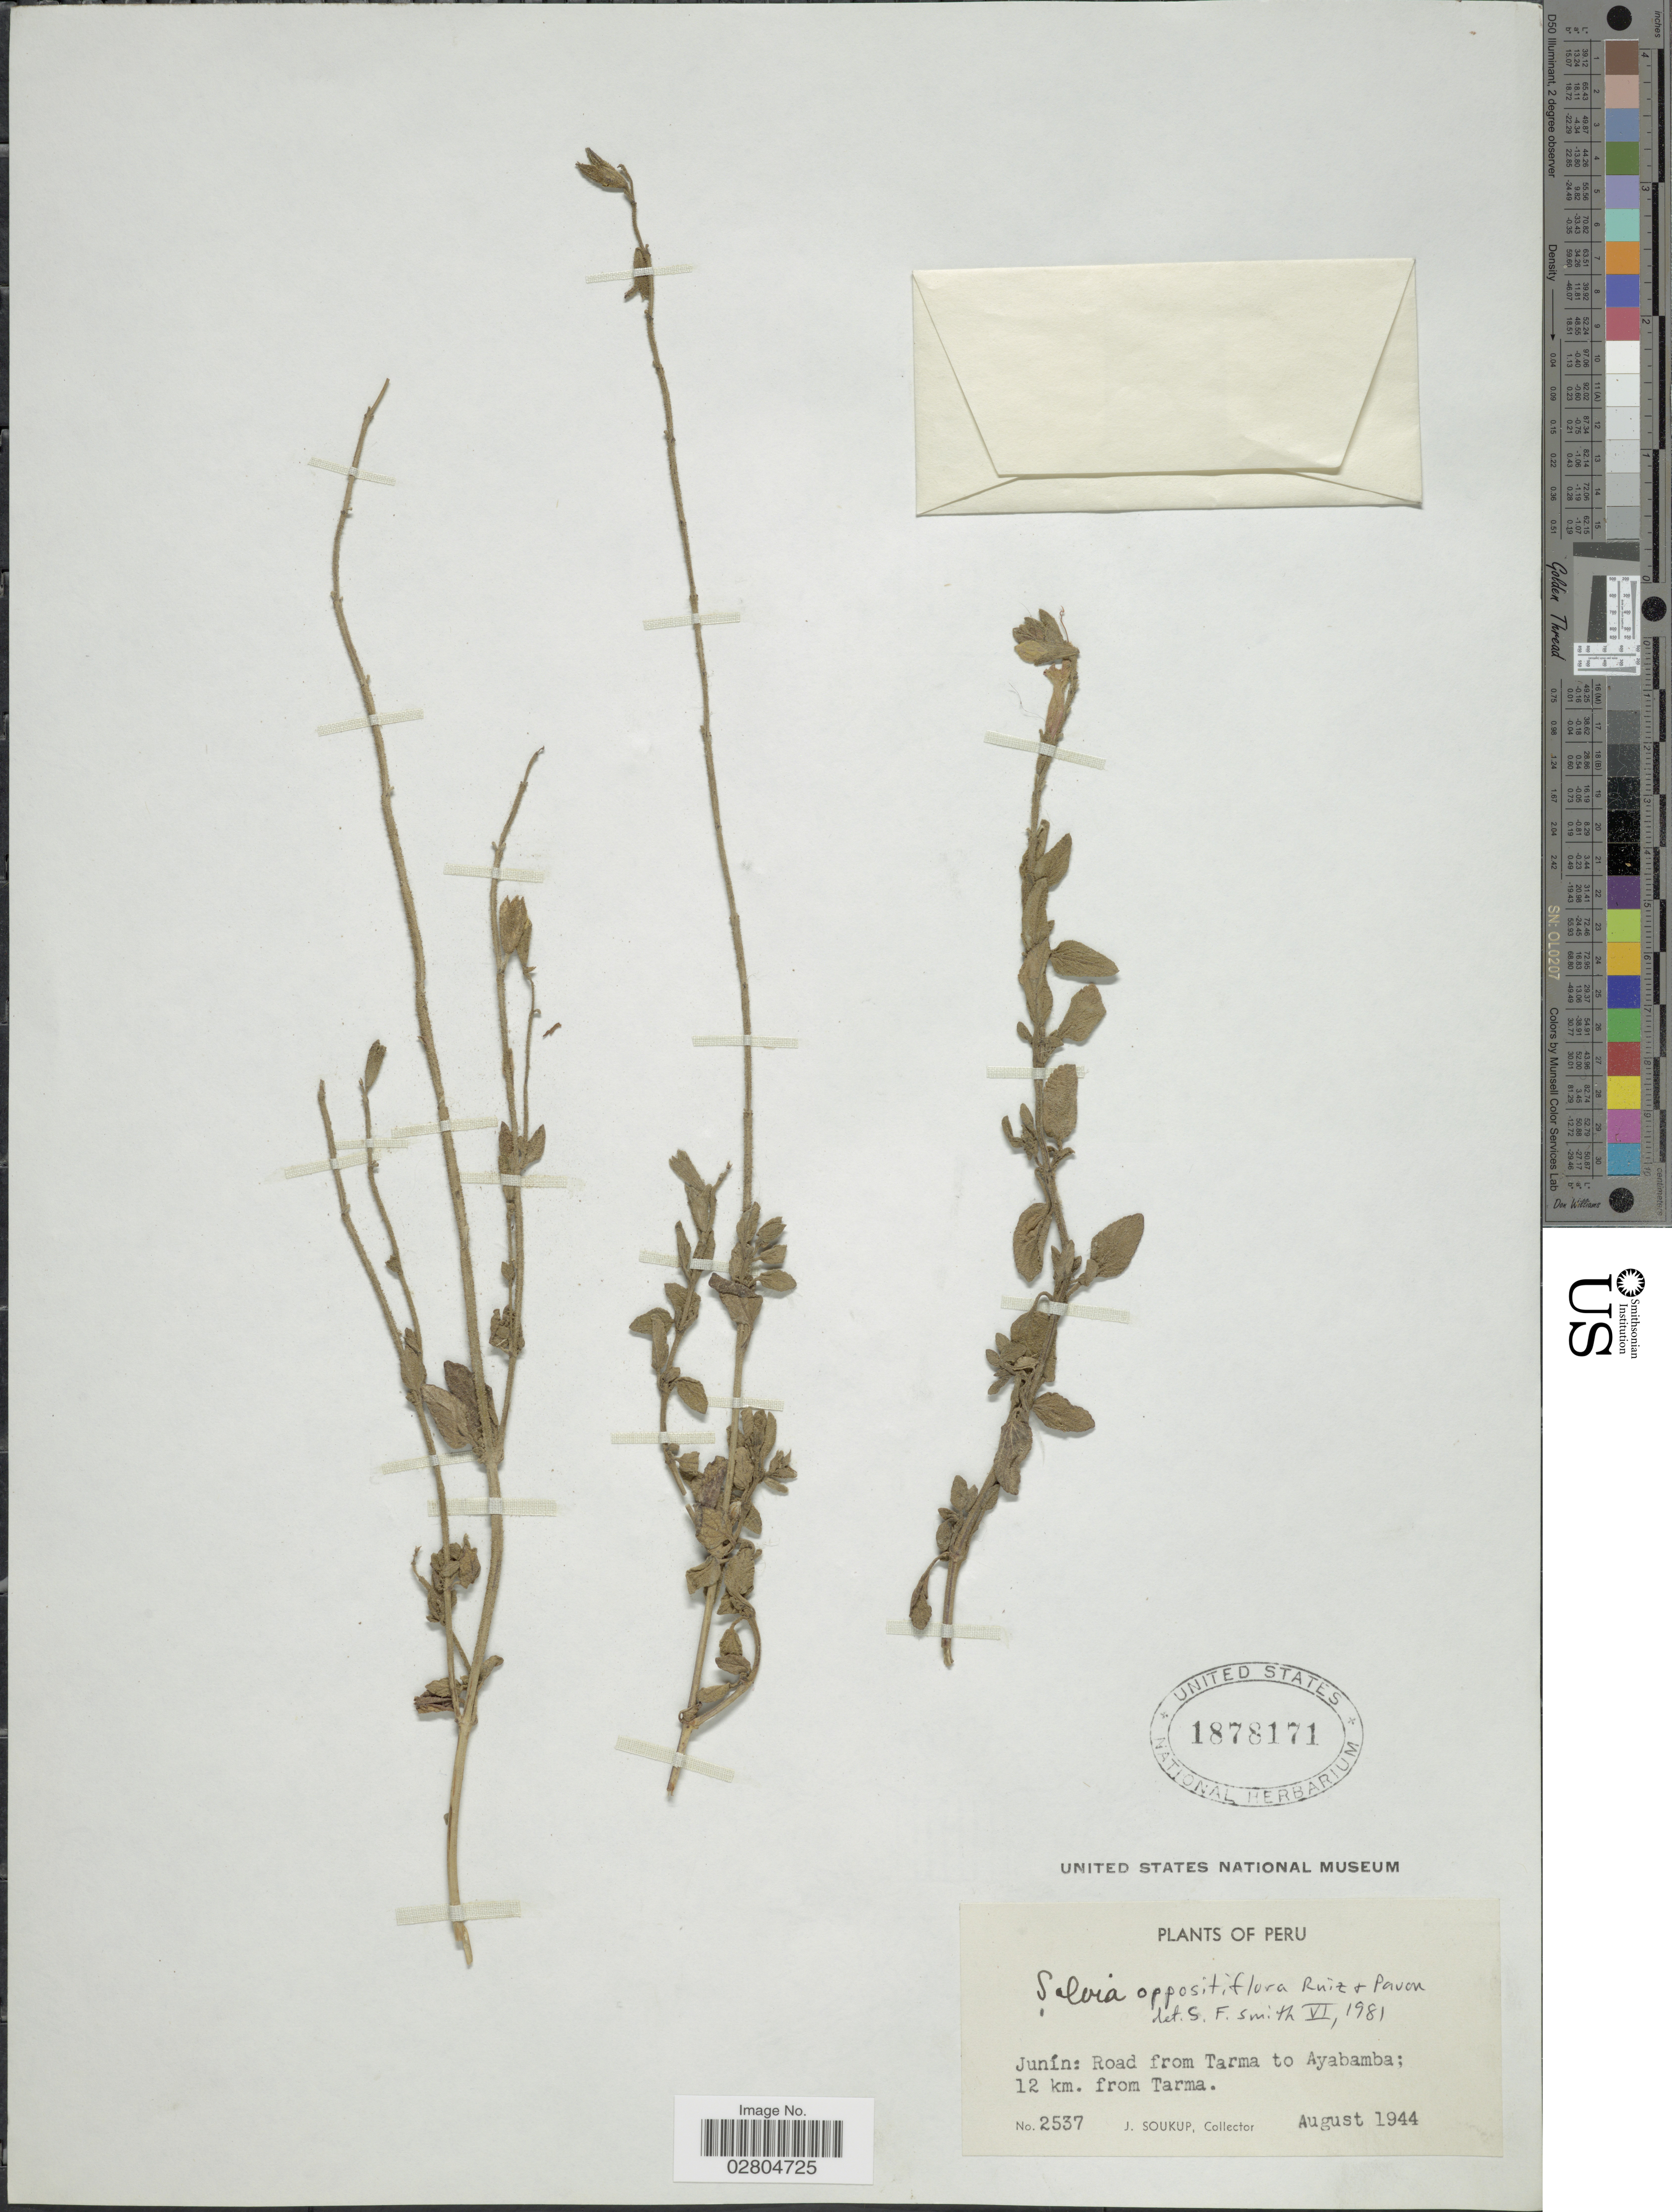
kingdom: Plantae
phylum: Tracheophyta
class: Magnoliopsida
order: Lamiales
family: Lamiaceae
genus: Salvia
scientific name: Salvia oppositiflora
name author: Ruiz & Pav.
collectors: J. Soukup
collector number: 2537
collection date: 1944-08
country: Peru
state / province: Junín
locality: Road from Tarma to Ayabamba; 12 km. from Tarma.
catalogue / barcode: US 1878171